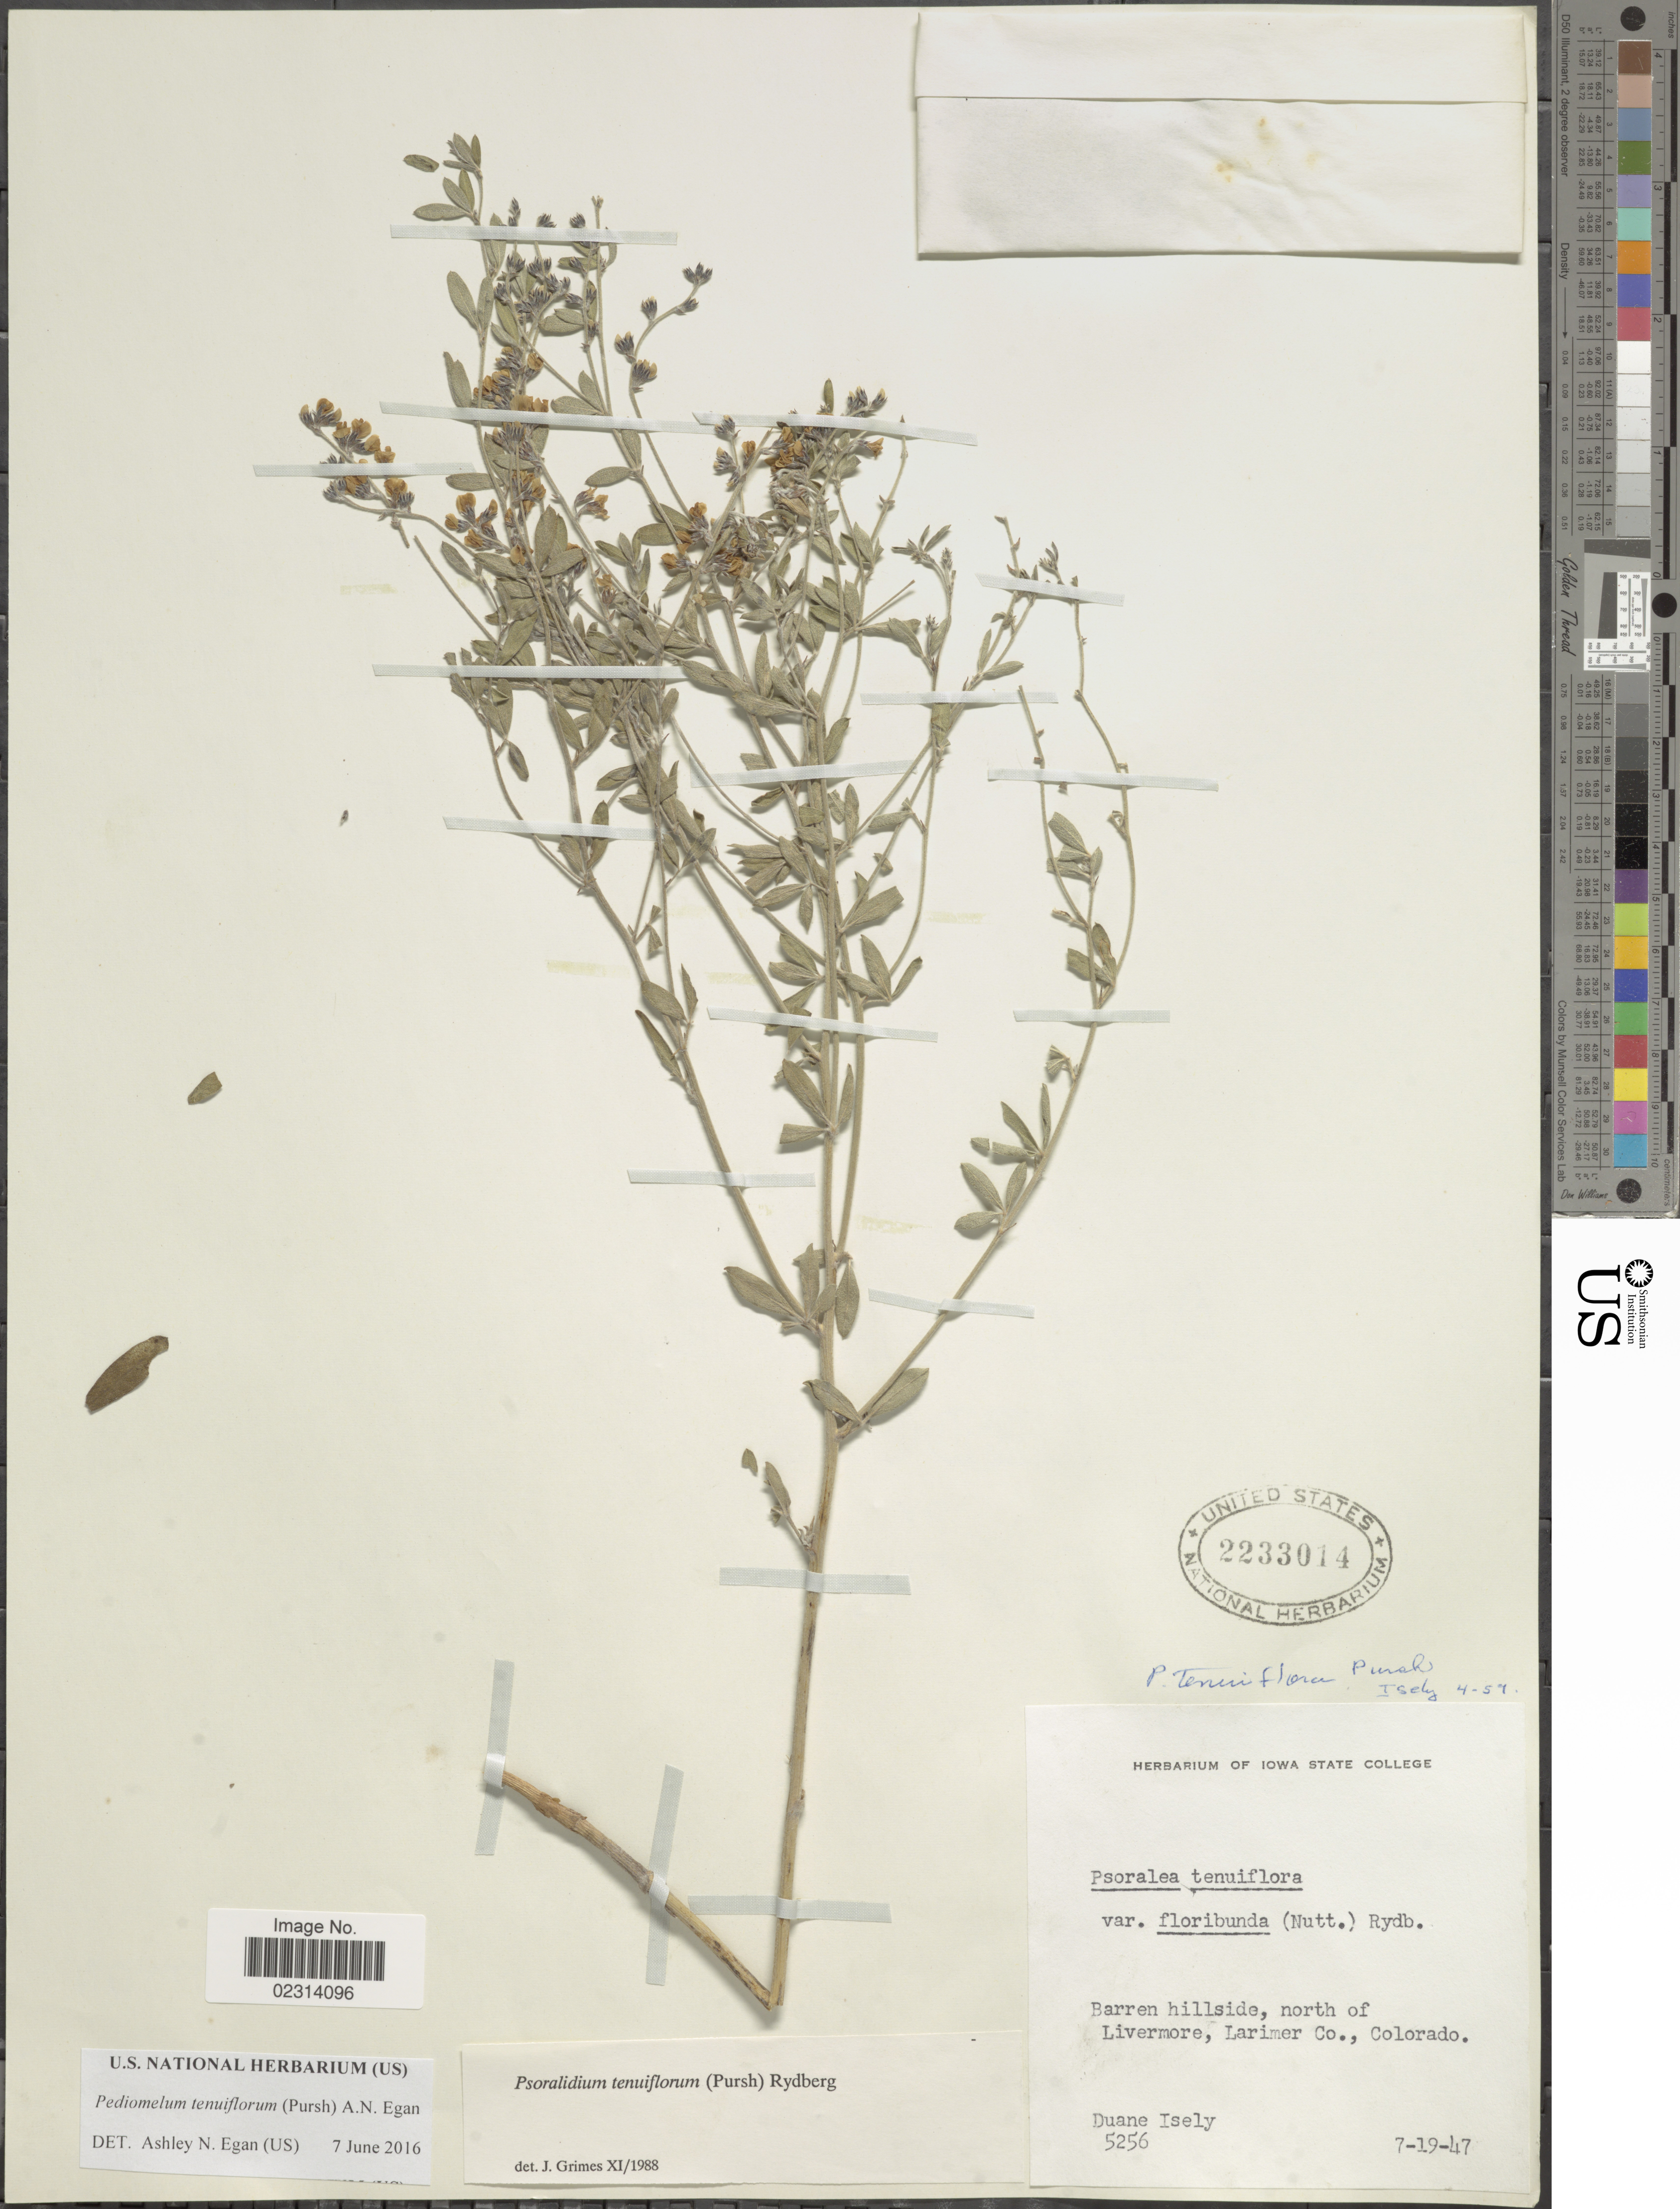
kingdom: Plantae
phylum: Tracheophyta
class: Magnoliopsida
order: Fabales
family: Fabaceae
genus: Psoralidium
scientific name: Psoralidium tenuiflorum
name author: (Pursh) Rydb.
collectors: D. Isely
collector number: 5256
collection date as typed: Transcribed d/m/y: 19/7/47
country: United States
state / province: Colorado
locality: Barren hillside, north of Livermore, larimer Co., Colorado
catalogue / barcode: US 2233014